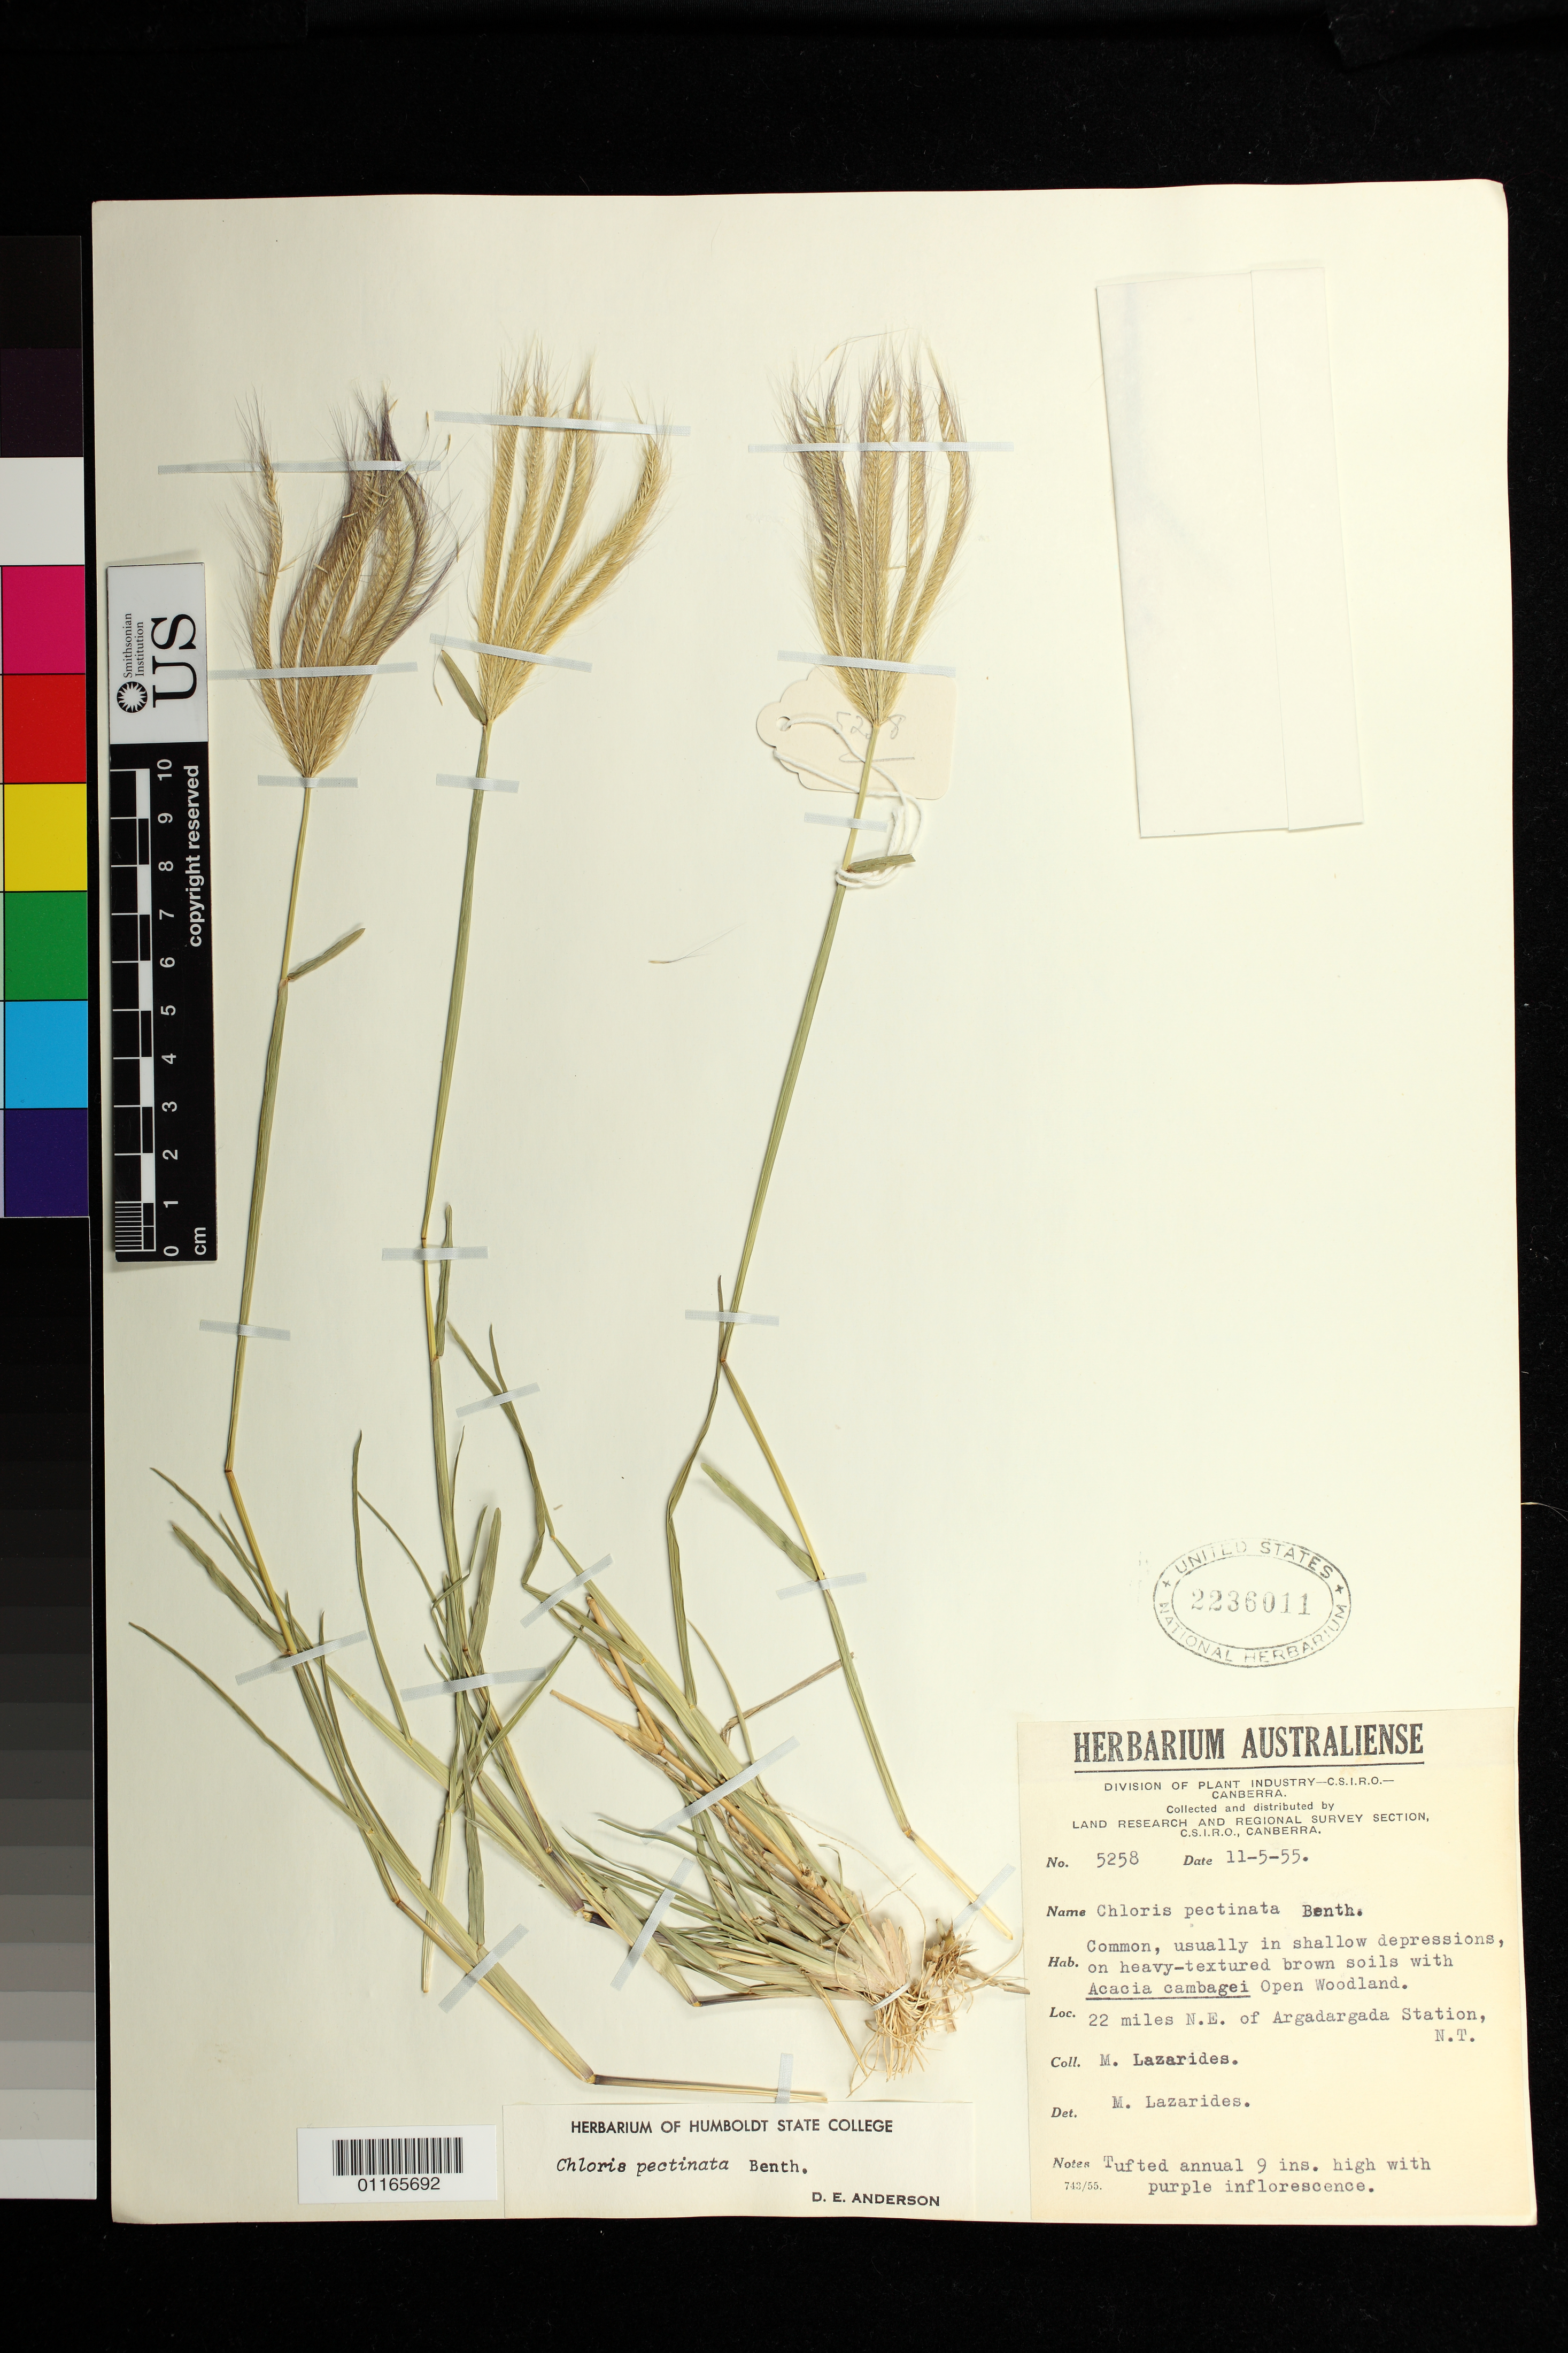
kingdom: Plantae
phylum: Tracheophyta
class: Liliopsida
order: Poales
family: Poaceae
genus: Chloris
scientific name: Chloris pectinata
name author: Benth.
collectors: M. Lazarides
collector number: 5258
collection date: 1955-05-11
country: Australia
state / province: Northern Territory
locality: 22 miles N.E. of Argadargada Station.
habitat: Common, usually in shallow depressions, on heavy-textured brown soils with Acacia cambagei Open Woodland.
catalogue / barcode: US 2236011